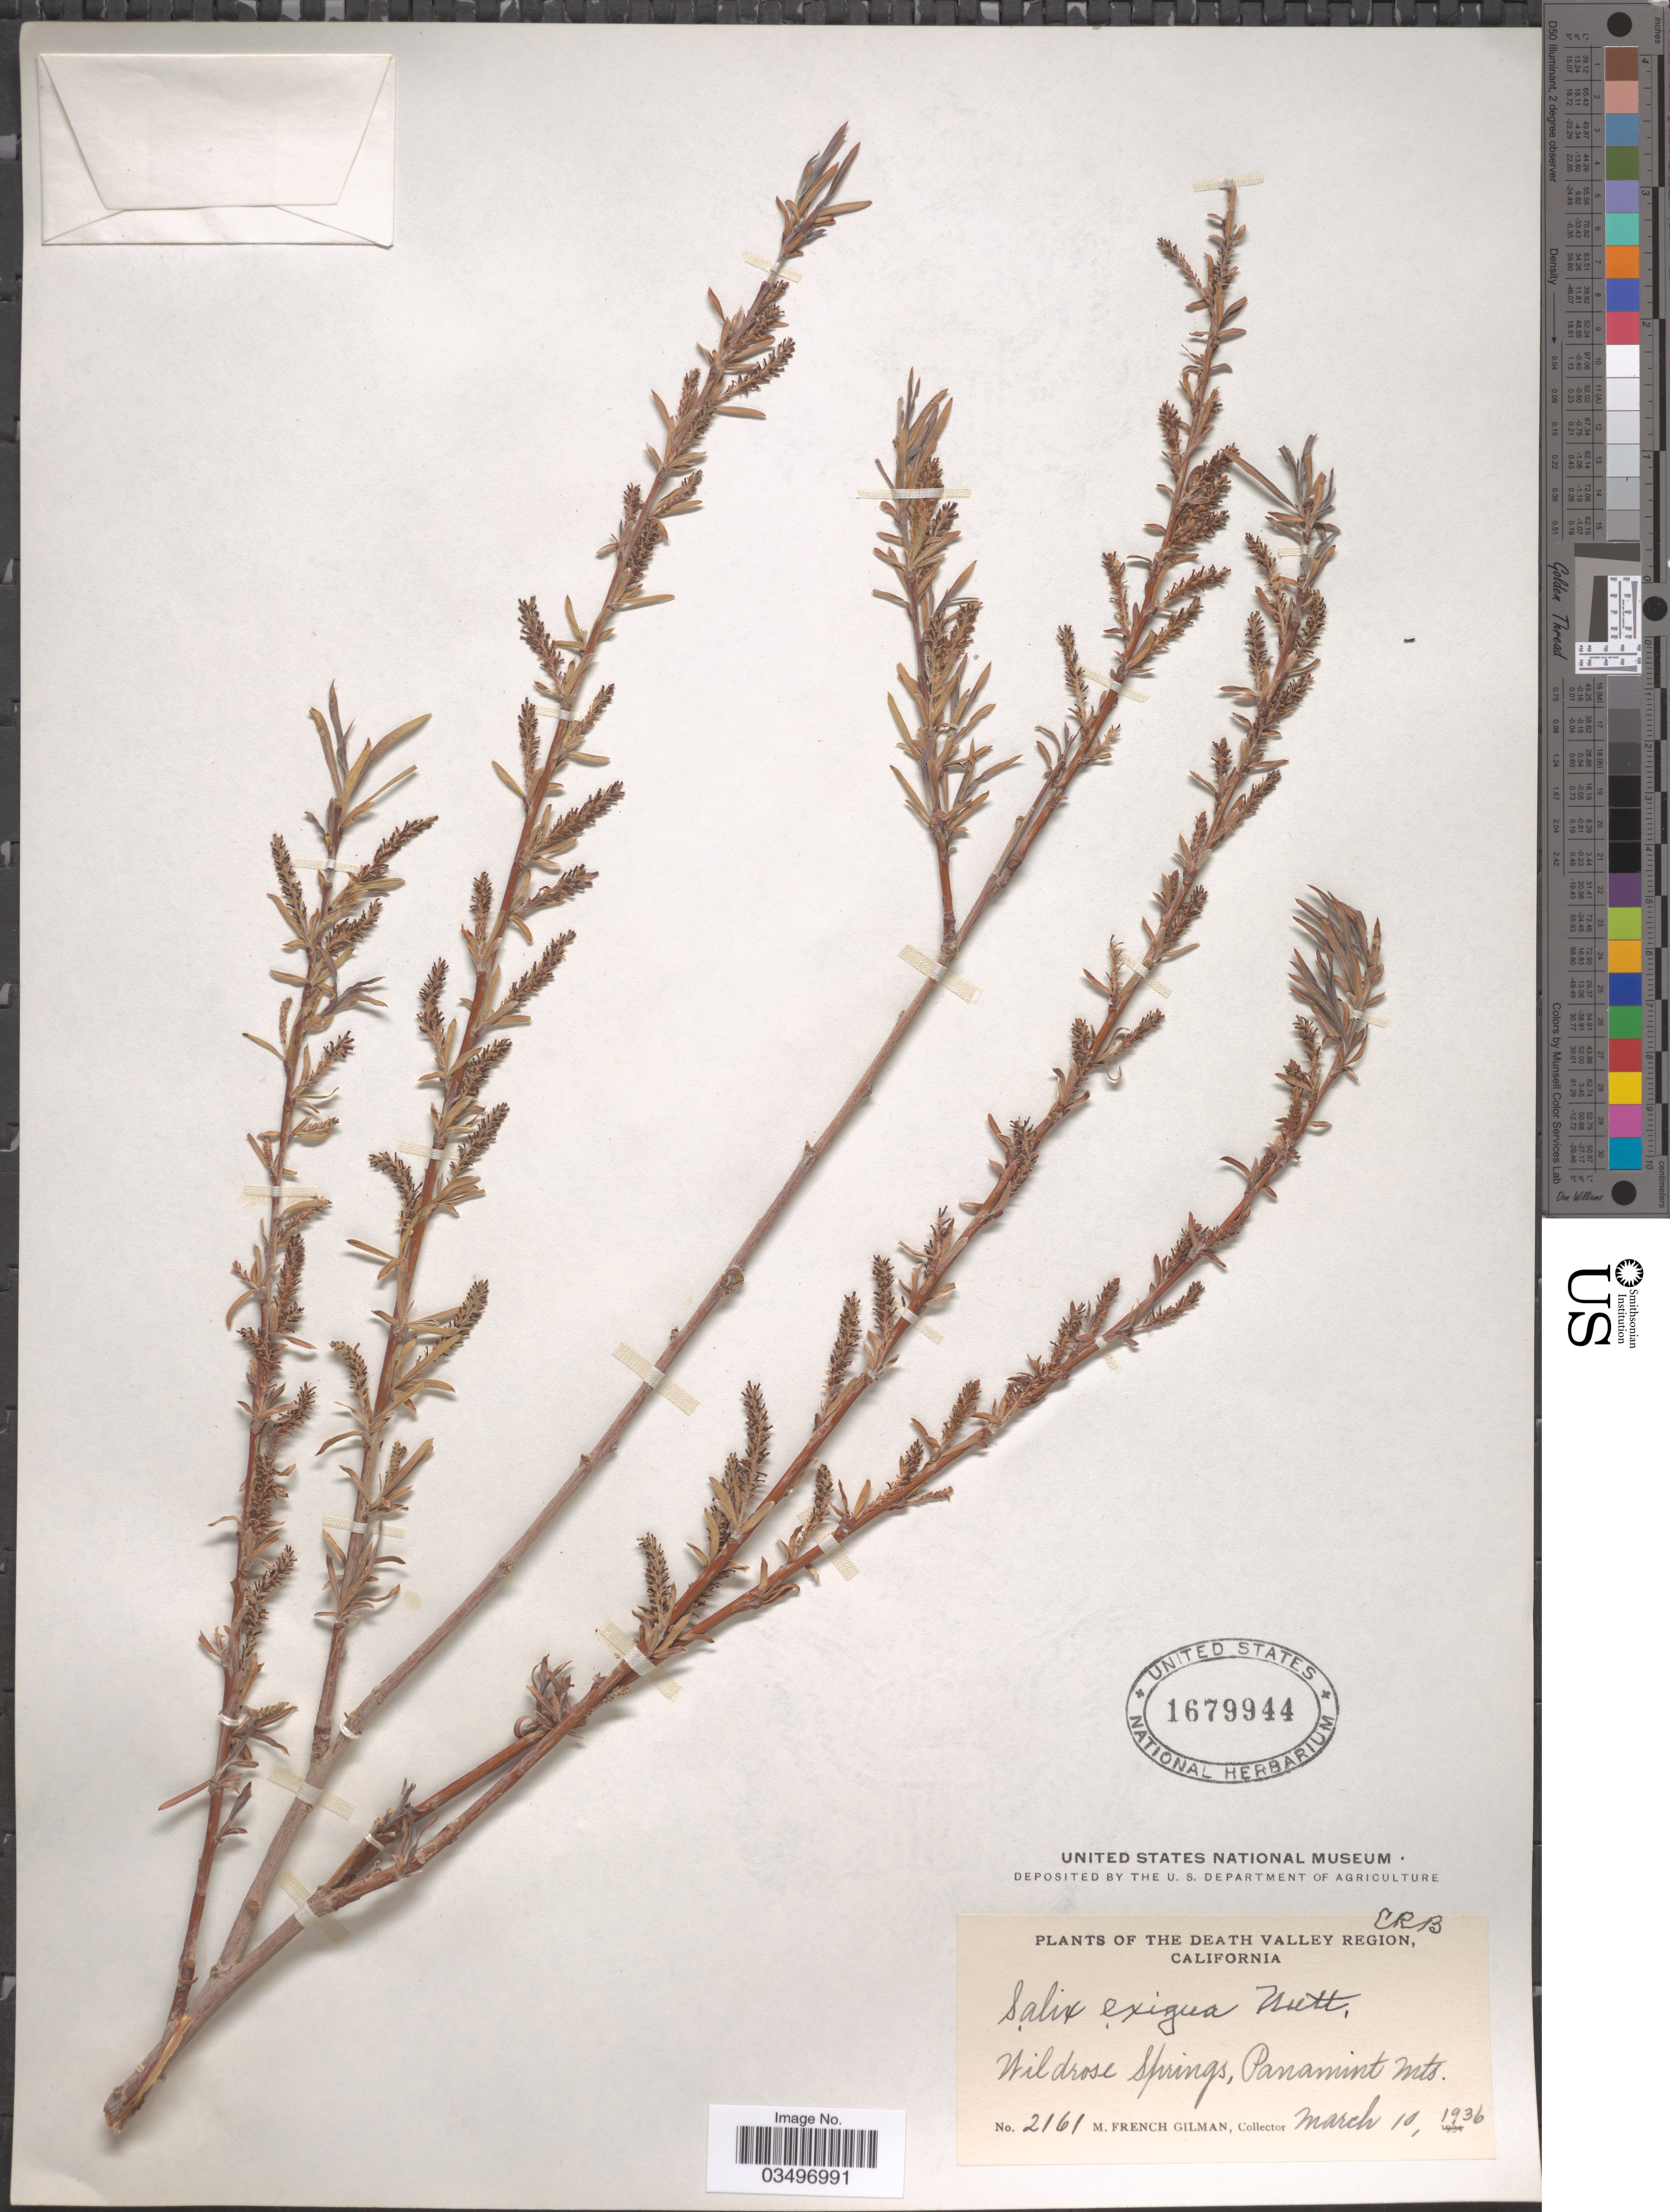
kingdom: Plantae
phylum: Tracheophyta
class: Magnoliopsida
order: Malpighiales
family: Salicaceae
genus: Salix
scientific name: Salix exigua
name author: Nutt.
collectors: M. F. Gilman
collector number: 2161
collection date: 1936-03-10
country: United States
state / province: California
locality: Death Valley Region. Wildrose Springs, Panamint Mts.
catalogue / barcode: US 1679944